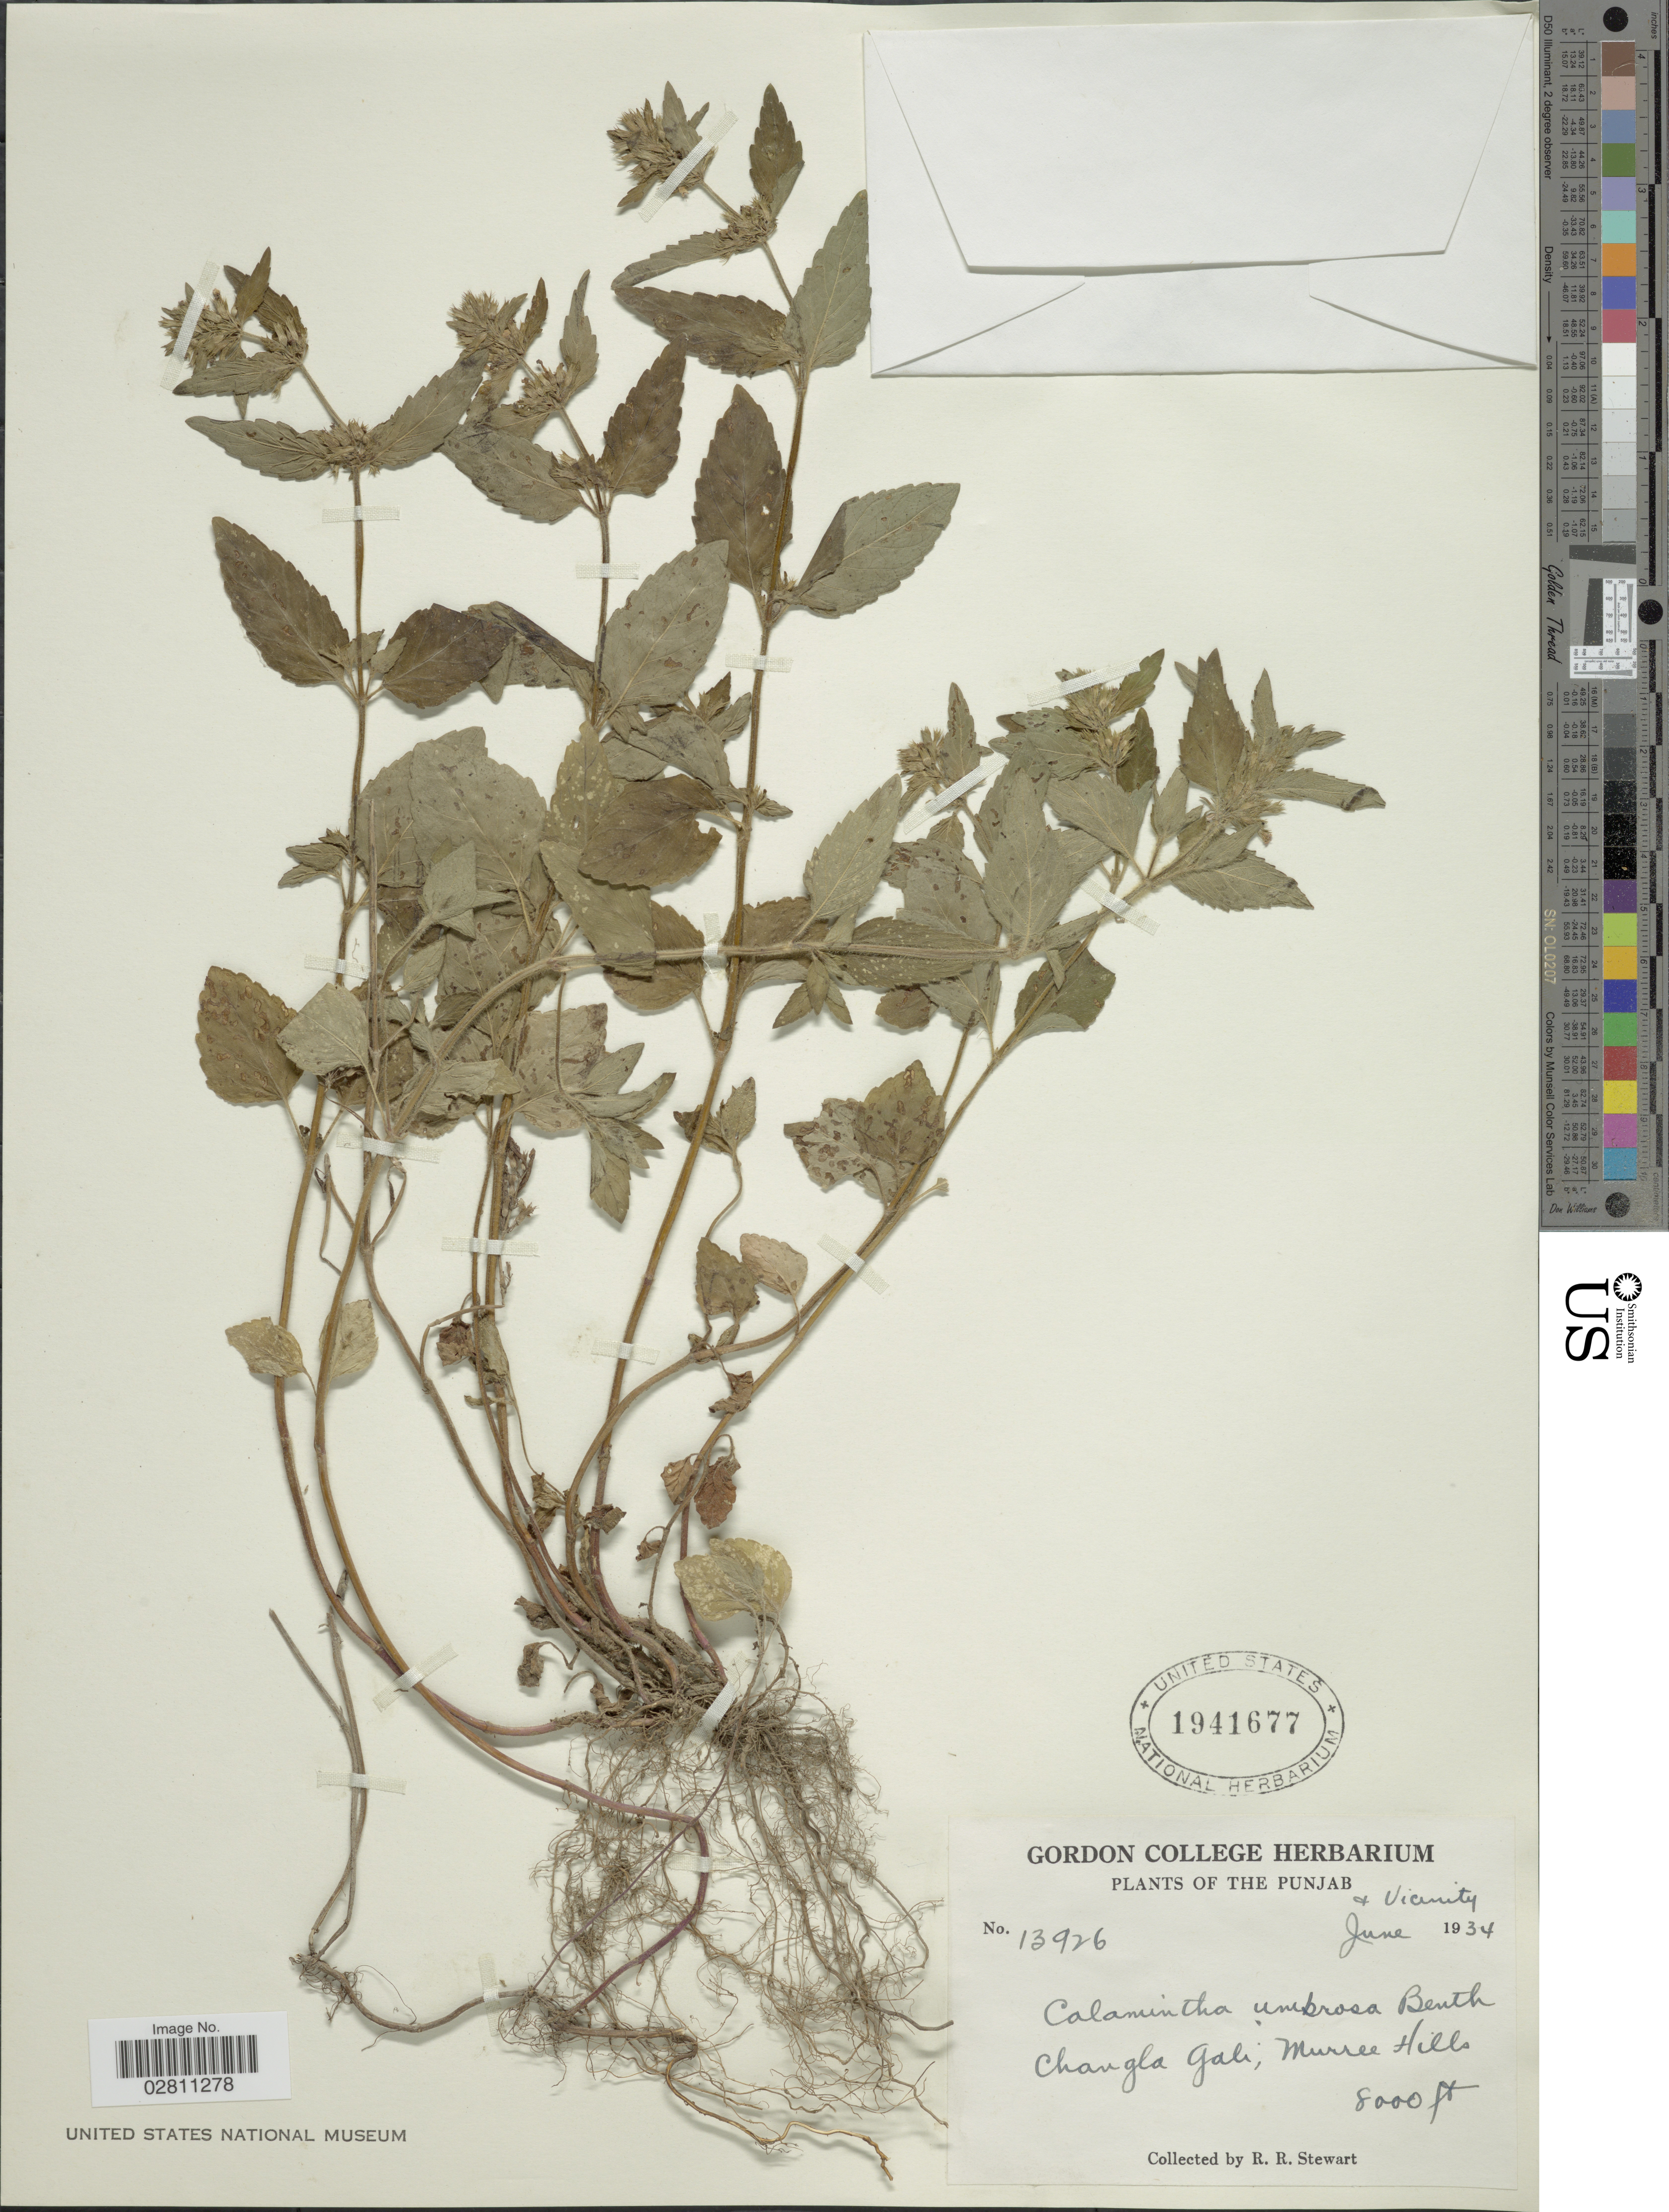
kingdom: Plantae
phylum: Tracheophyta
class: Magnoliopsida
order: Lamiales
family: Lamiaceae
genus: Clinopodium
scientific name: Clinopodium umbrosum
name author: (M. Bieb.) C. Koch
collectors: R. R. Stewart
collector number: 1392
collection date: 1934-06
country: Pakistan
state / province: Punjab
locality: Punjab & Vicinity. Changla Gali; Murree Hills.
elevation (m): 2438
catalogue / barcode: US 1941677